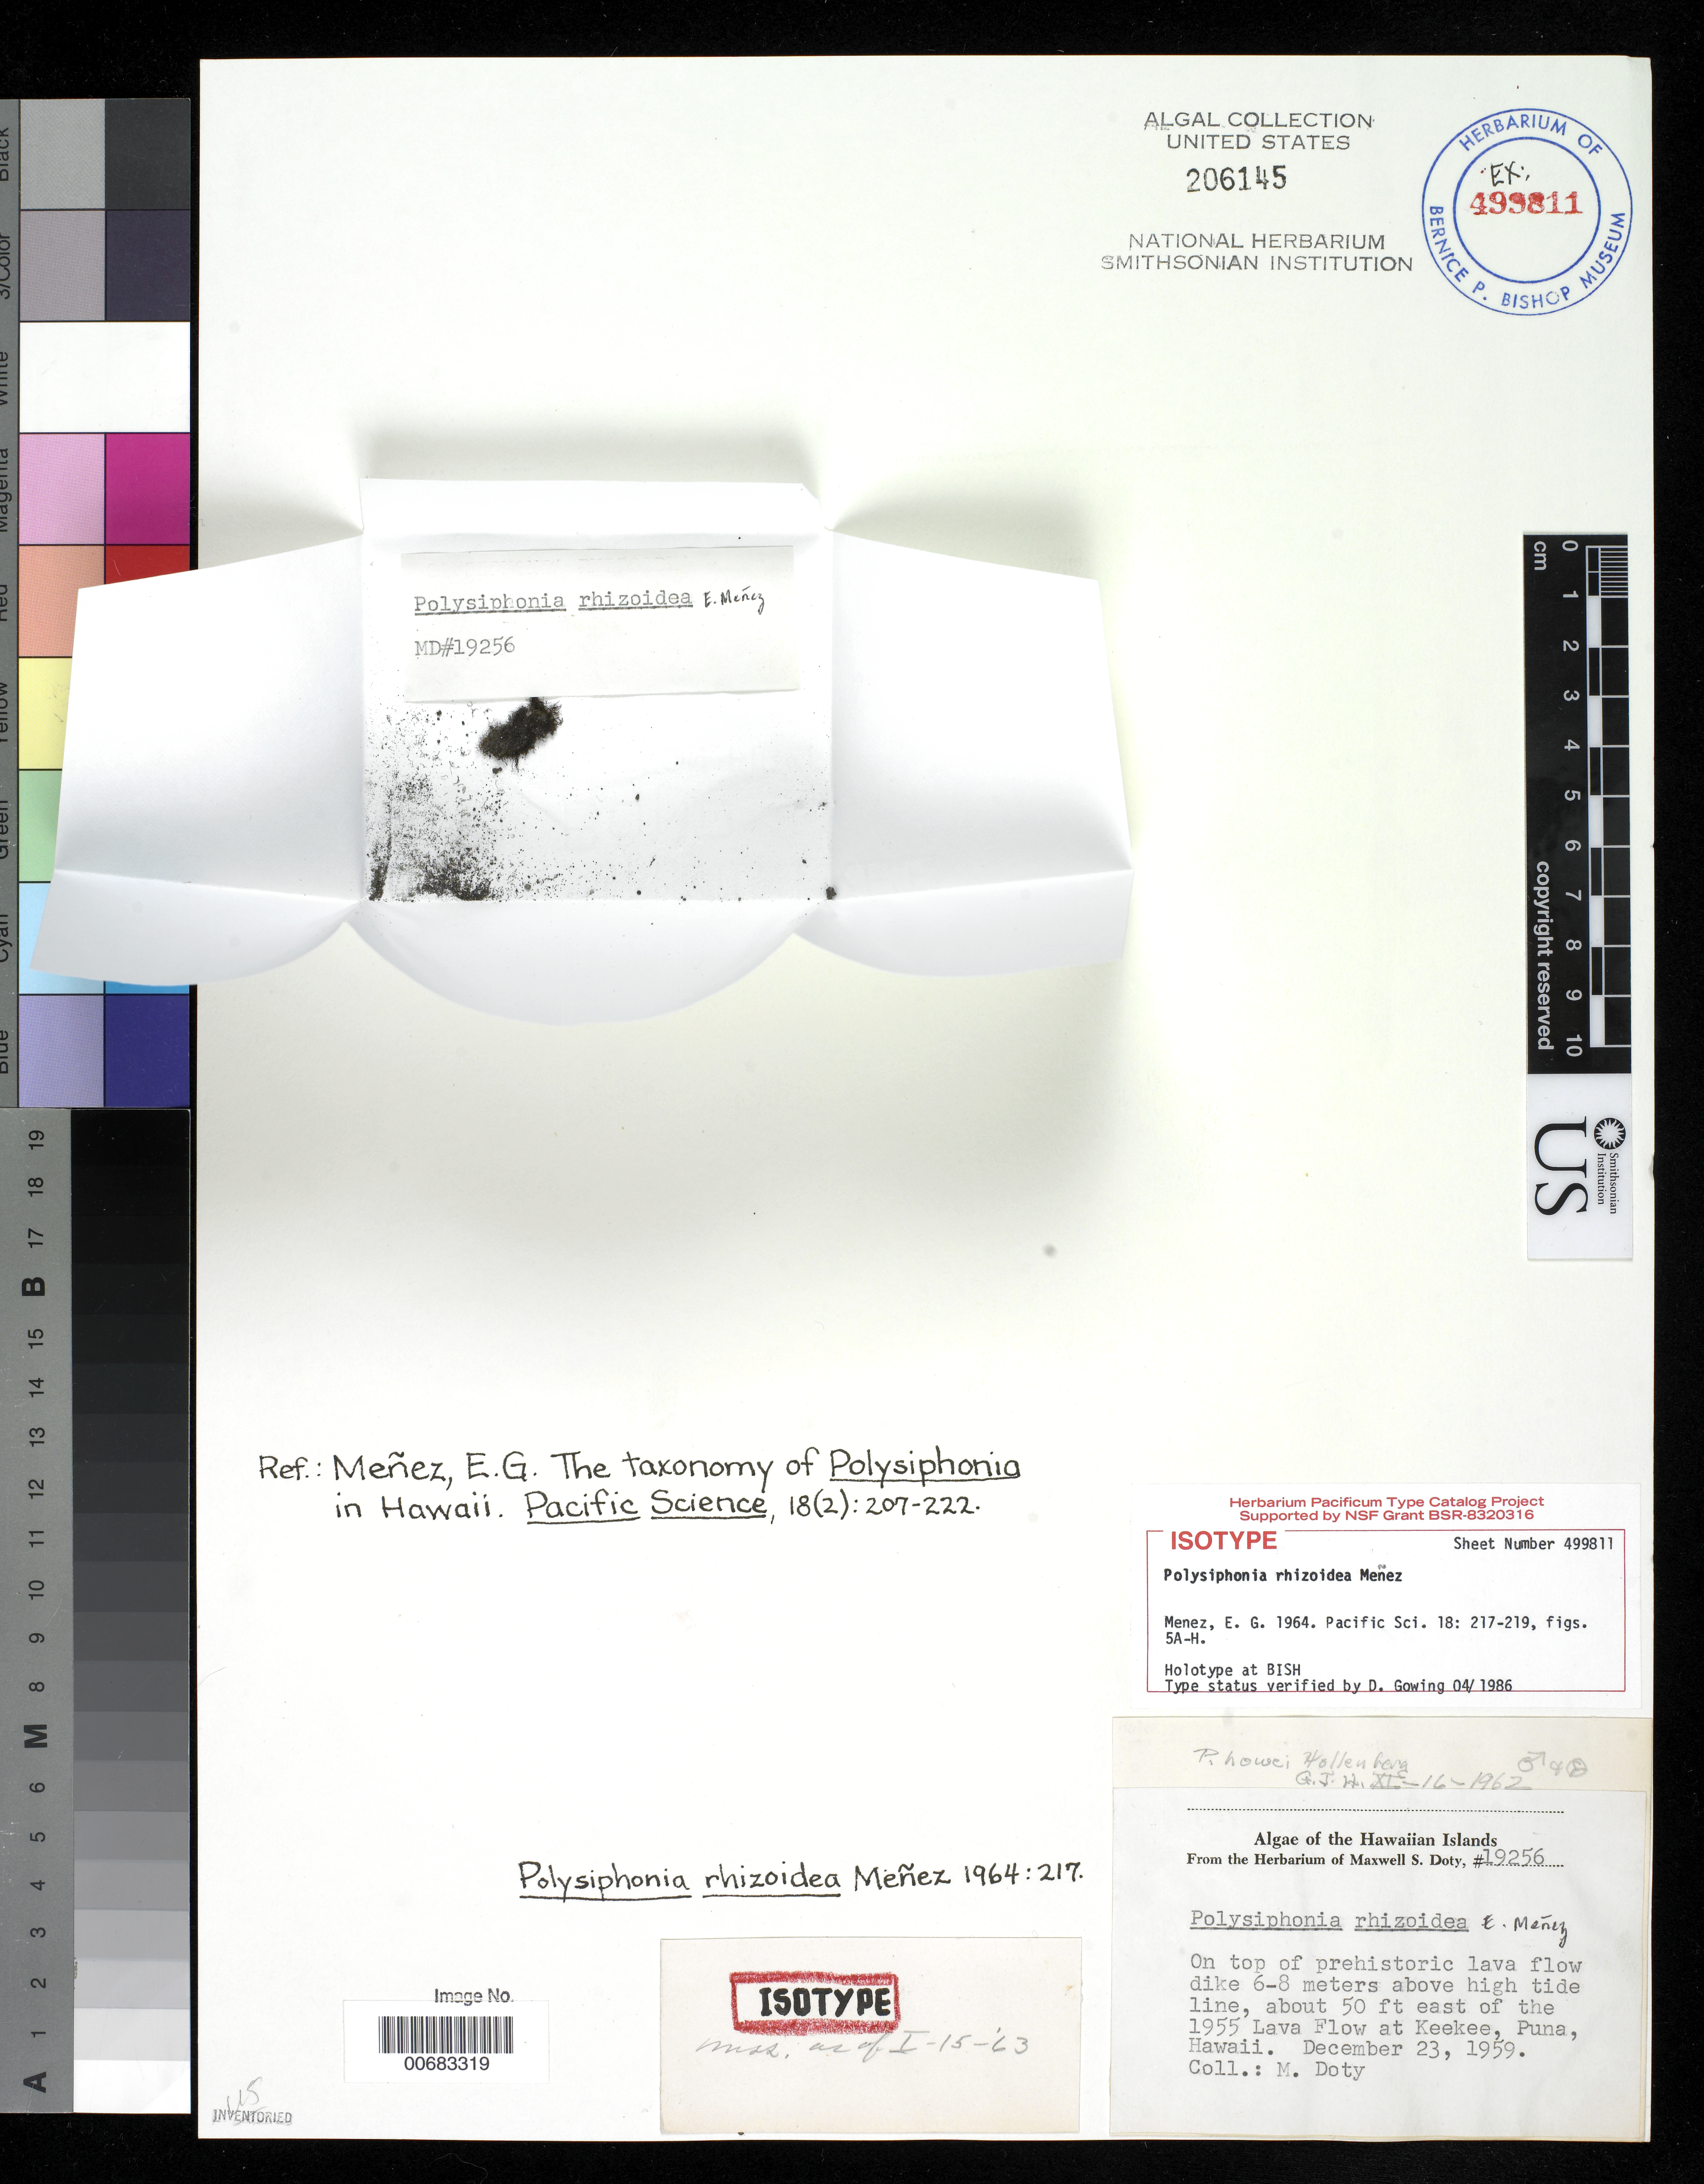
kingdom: Plantae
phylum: Rhodophyta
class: Florideophyceae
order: Ceramiales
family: Rhodomelaceae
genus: Polysiphonia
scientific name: Polysiphonia rhizoidea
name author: Menez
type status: Isotype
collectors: M. S. Doty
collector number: MSD 19256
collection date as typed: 23 Dec 1959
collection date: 1959-12-23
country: United States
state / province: Hawaii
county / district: Hawaii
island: Hawaii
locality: Keekee, east of 1955 lava flow. Puna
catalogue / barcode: US 206145